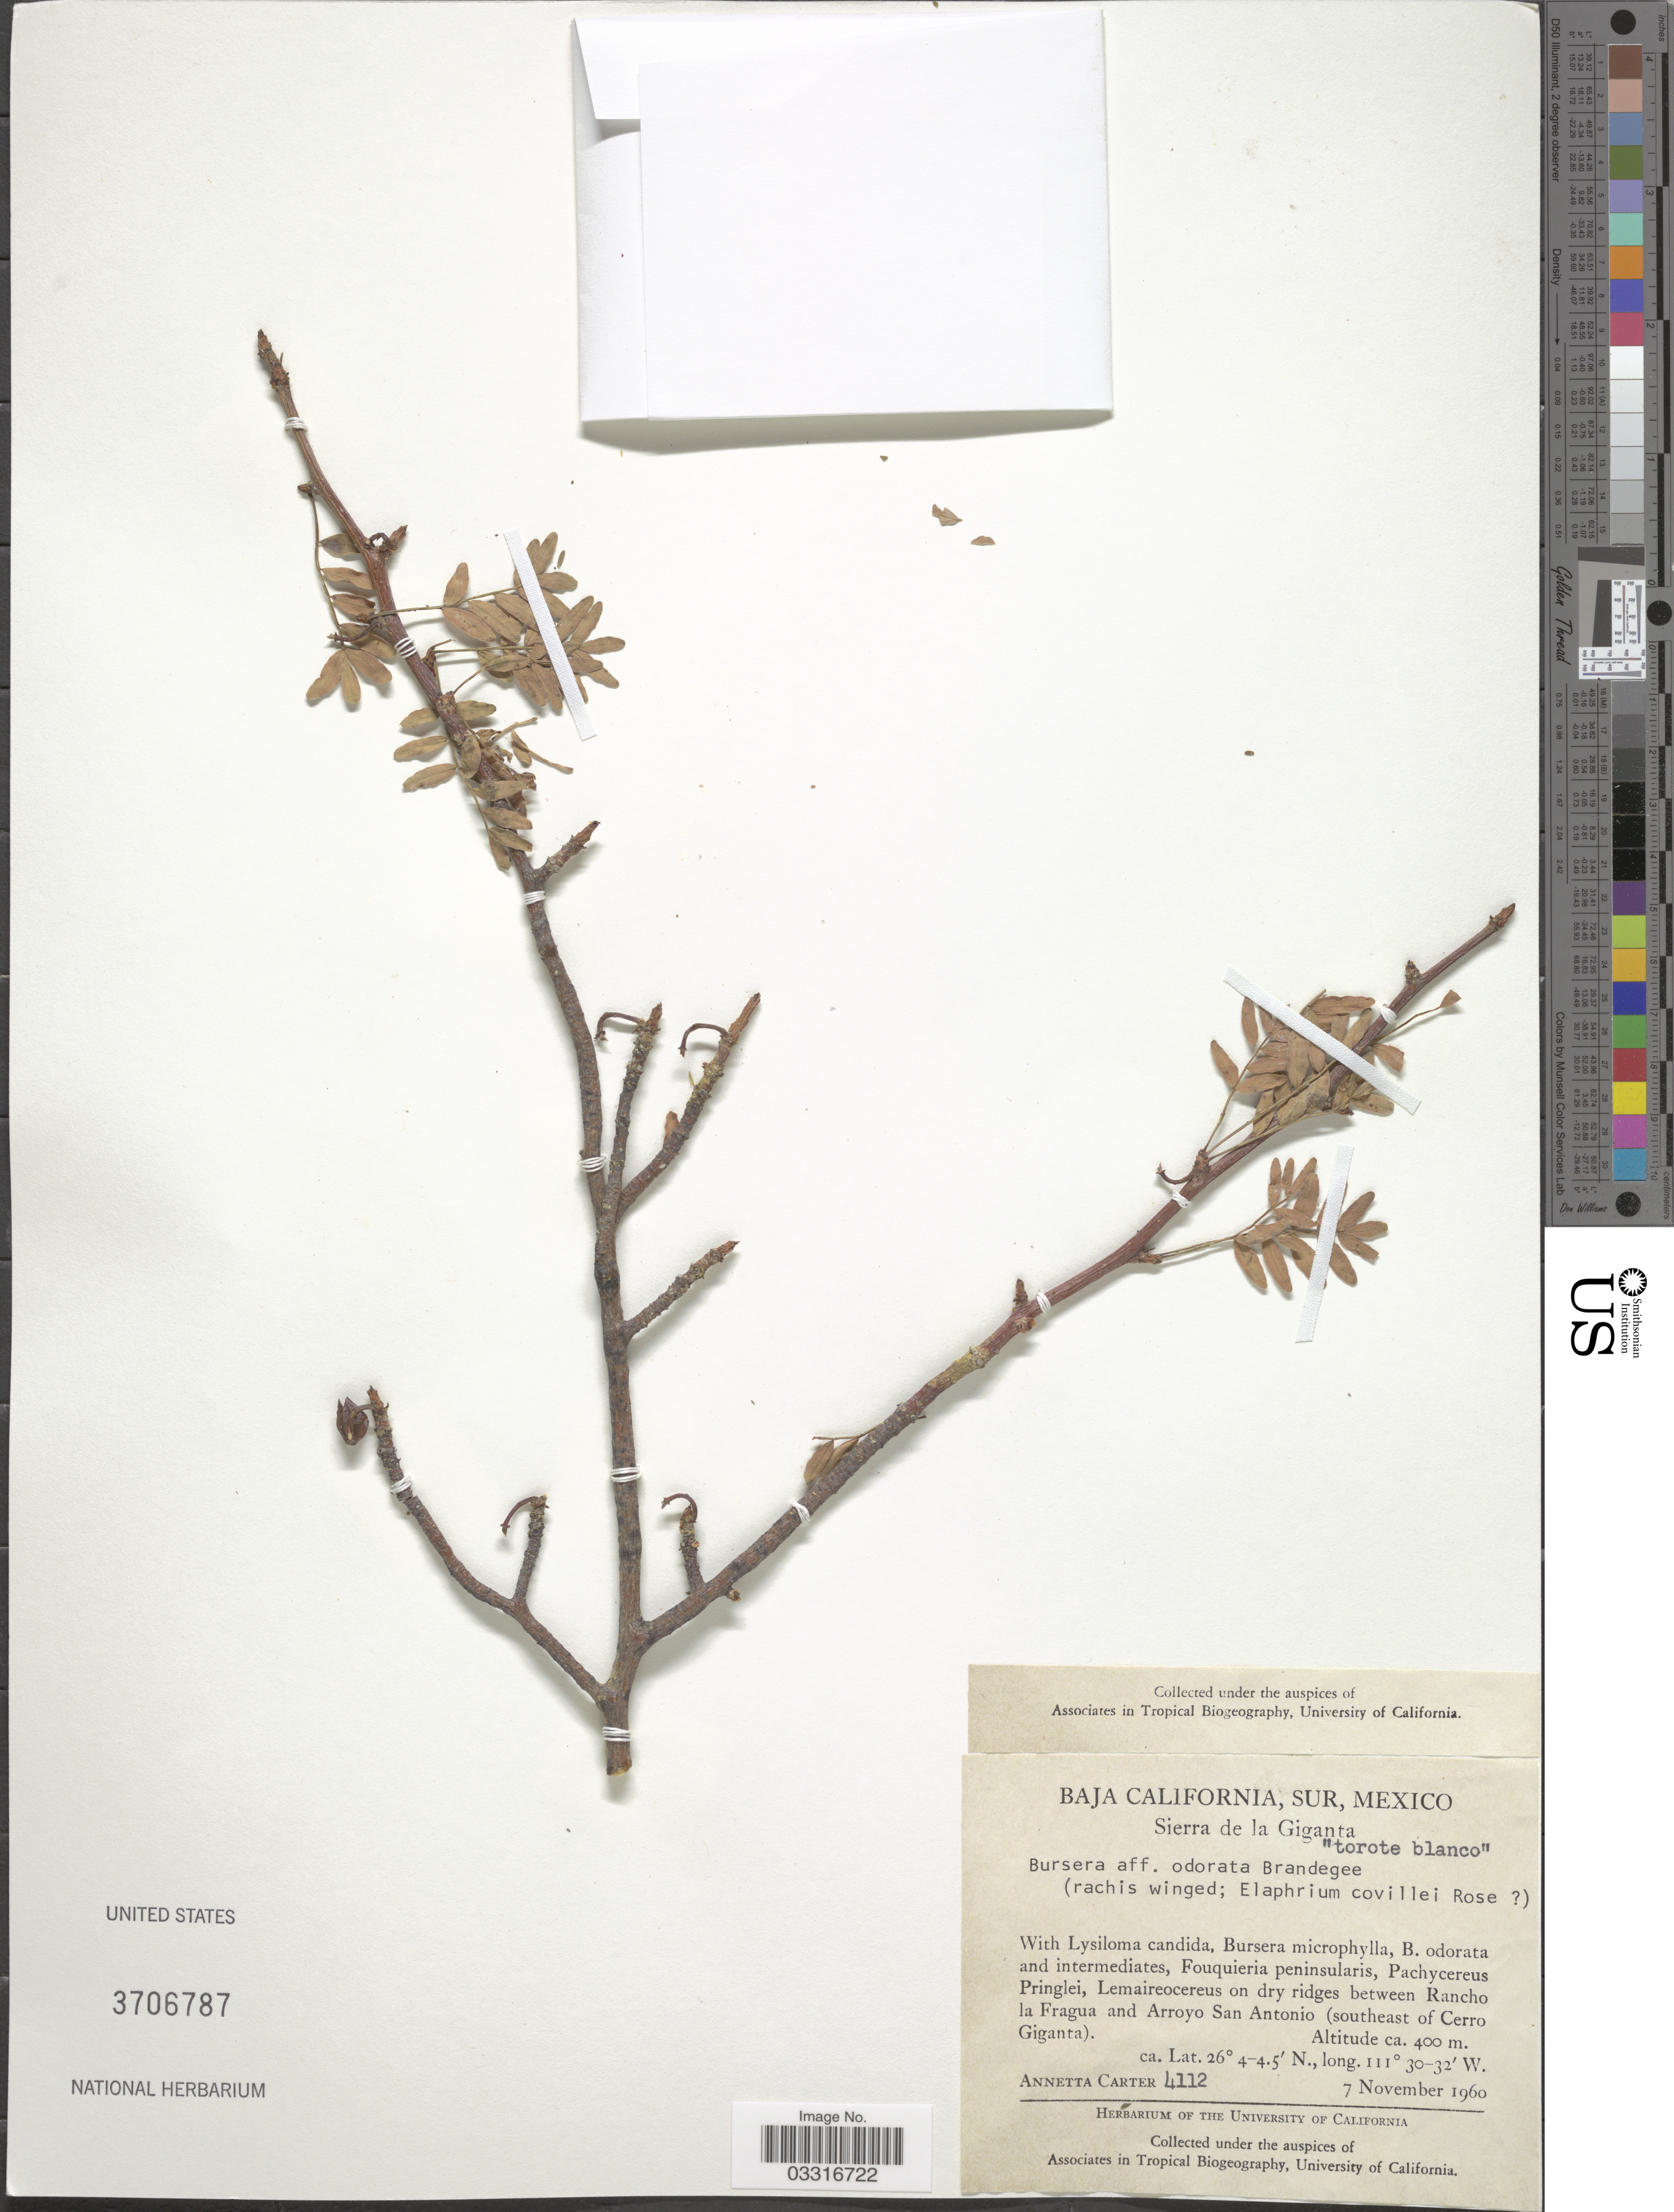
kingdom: Plantae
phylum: Tracheophyta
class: Magnoliopsida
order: Sapindales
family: Burseraceae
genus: Bursera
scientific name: Bursera odorata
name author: Brandegee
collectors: A. Carter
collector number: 4112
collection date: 1960-11-07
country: Mexico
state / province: Baja California Sur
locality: Sierra de la Giganta, ridges between Rancho la Fragua and Arroyo San Antonio (southeast of Cerro Giganta).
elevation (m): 400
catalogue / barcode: US 3706787